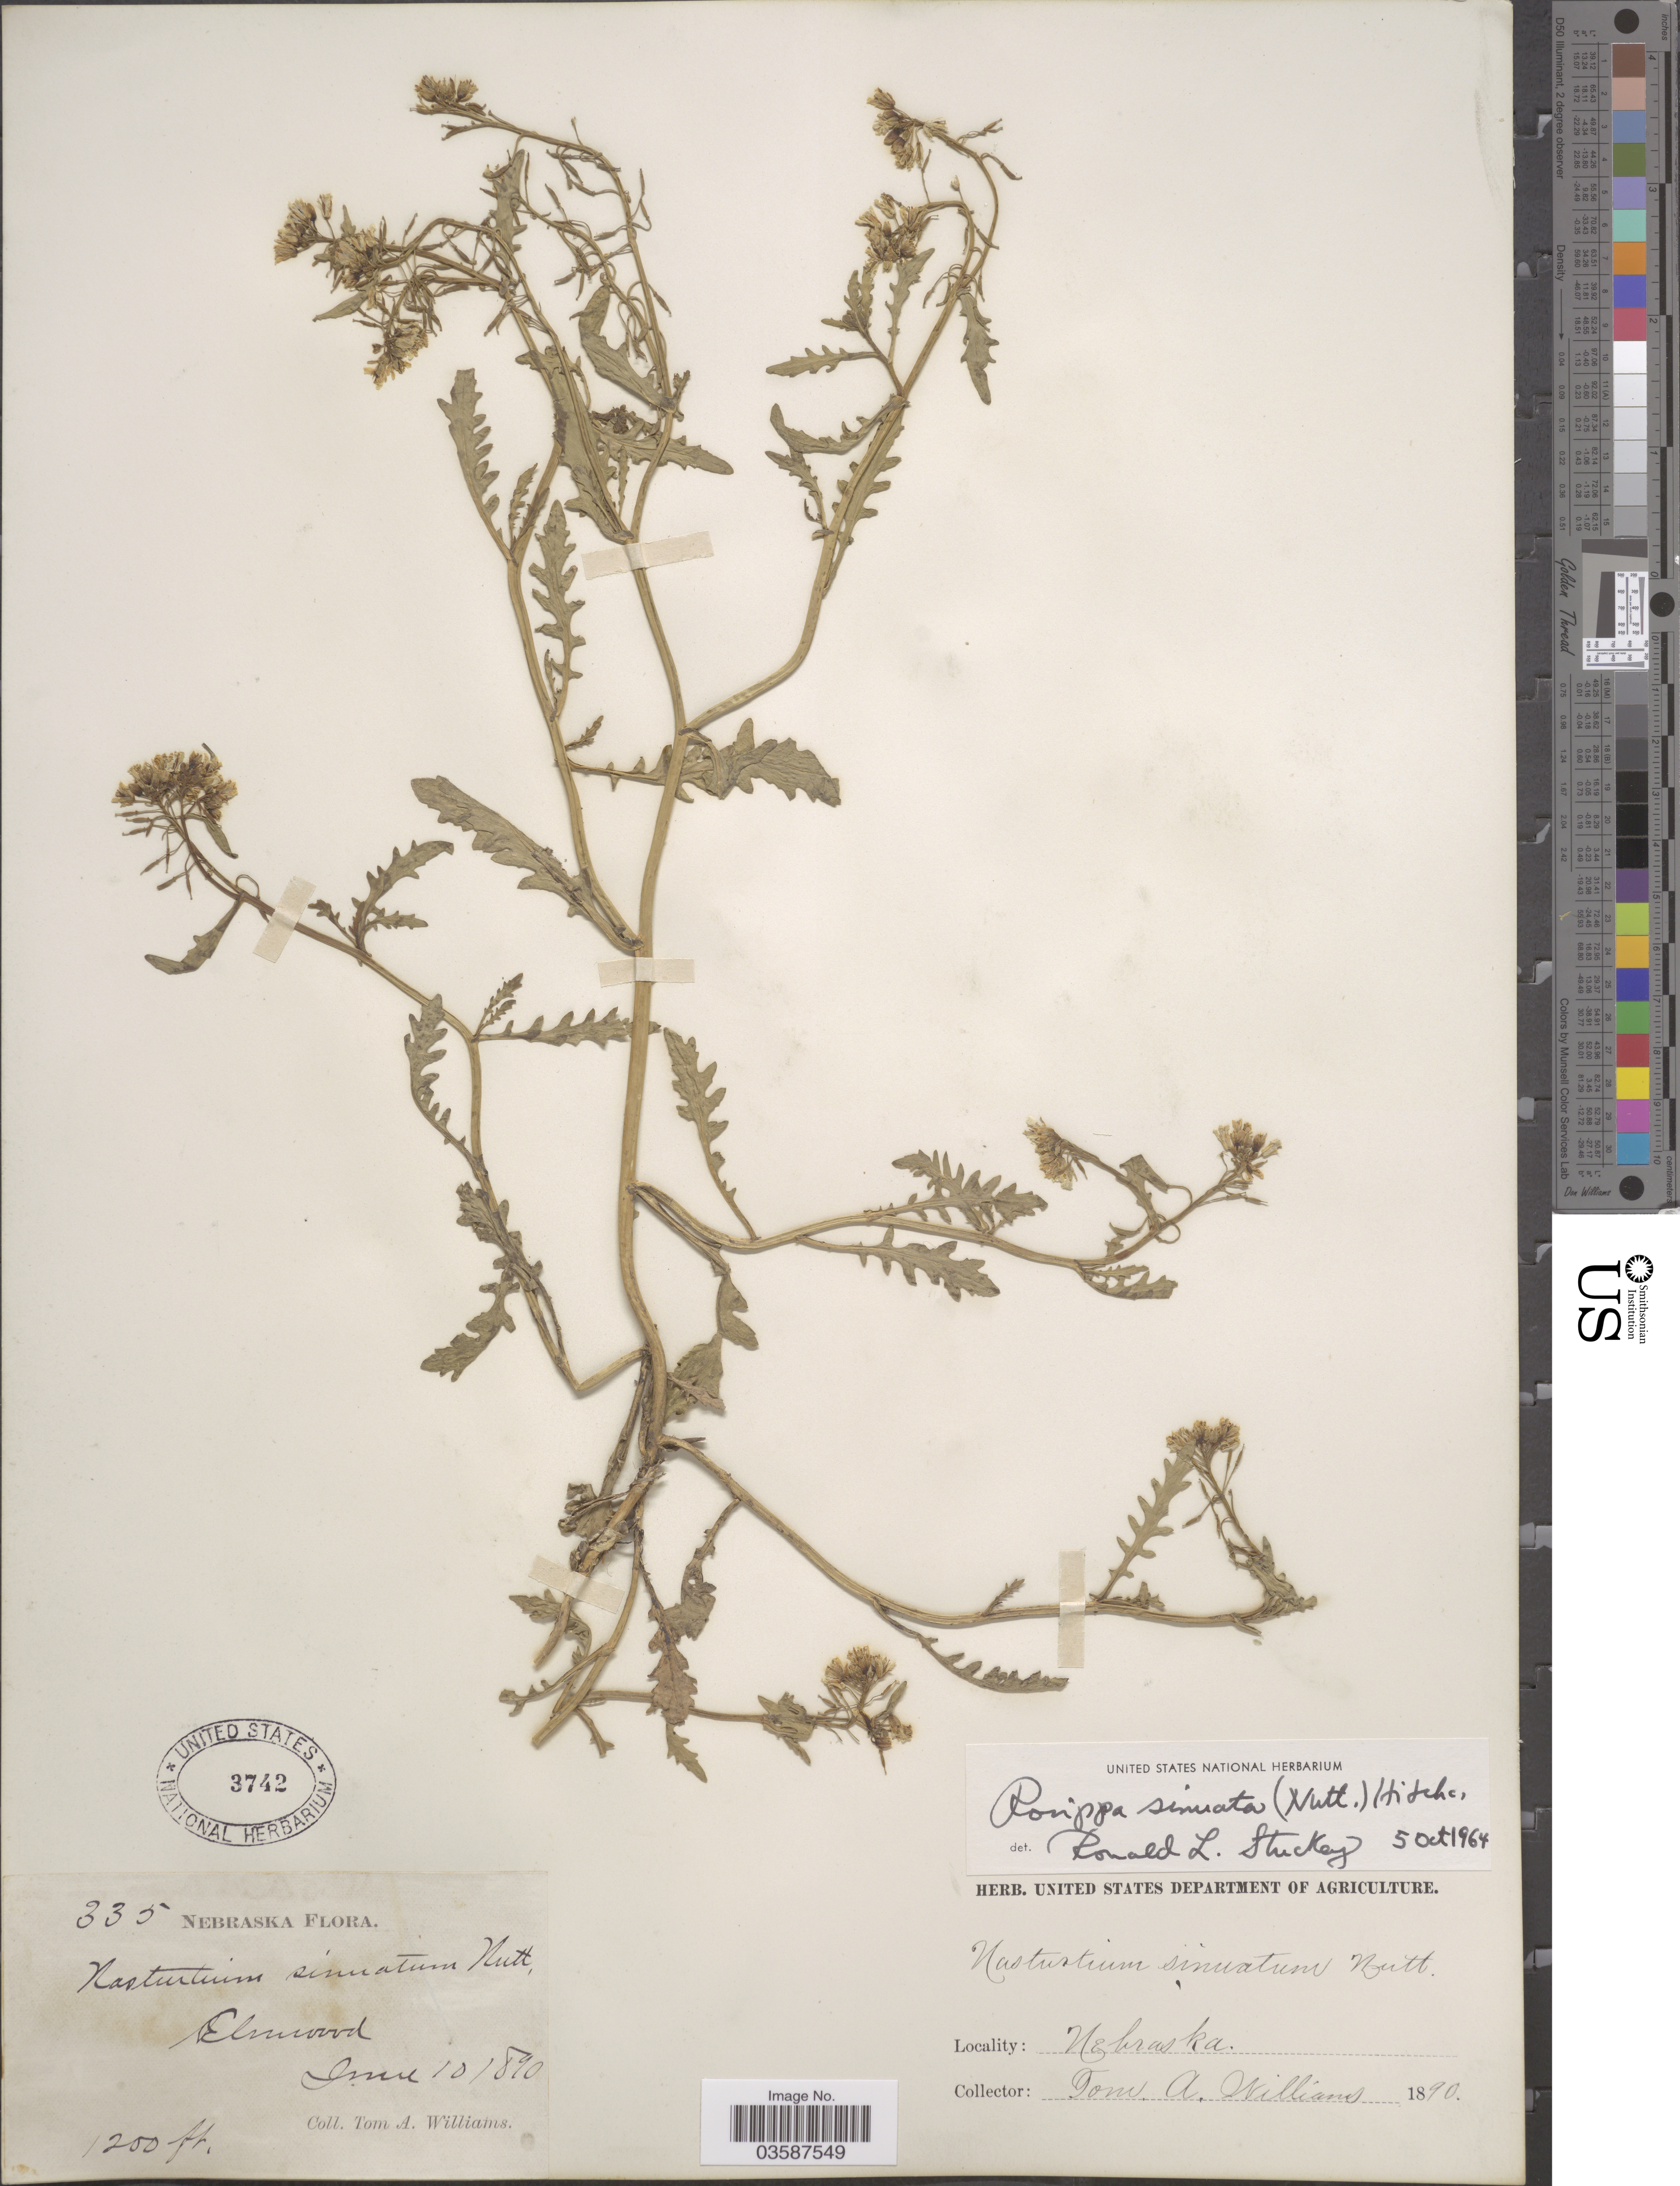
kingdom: Plantae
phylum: Tracheophyta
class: Magnoliopsida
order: Brassicales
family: Brassicaceae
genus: Rorippa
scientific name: Rorippa sinuata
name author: (Nutt.) Hitchc.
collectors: T. Williams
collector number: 335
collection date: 1890-06-10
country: United States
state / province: Nebraska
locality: Elmwood.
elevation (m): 366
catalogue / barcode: US 3742